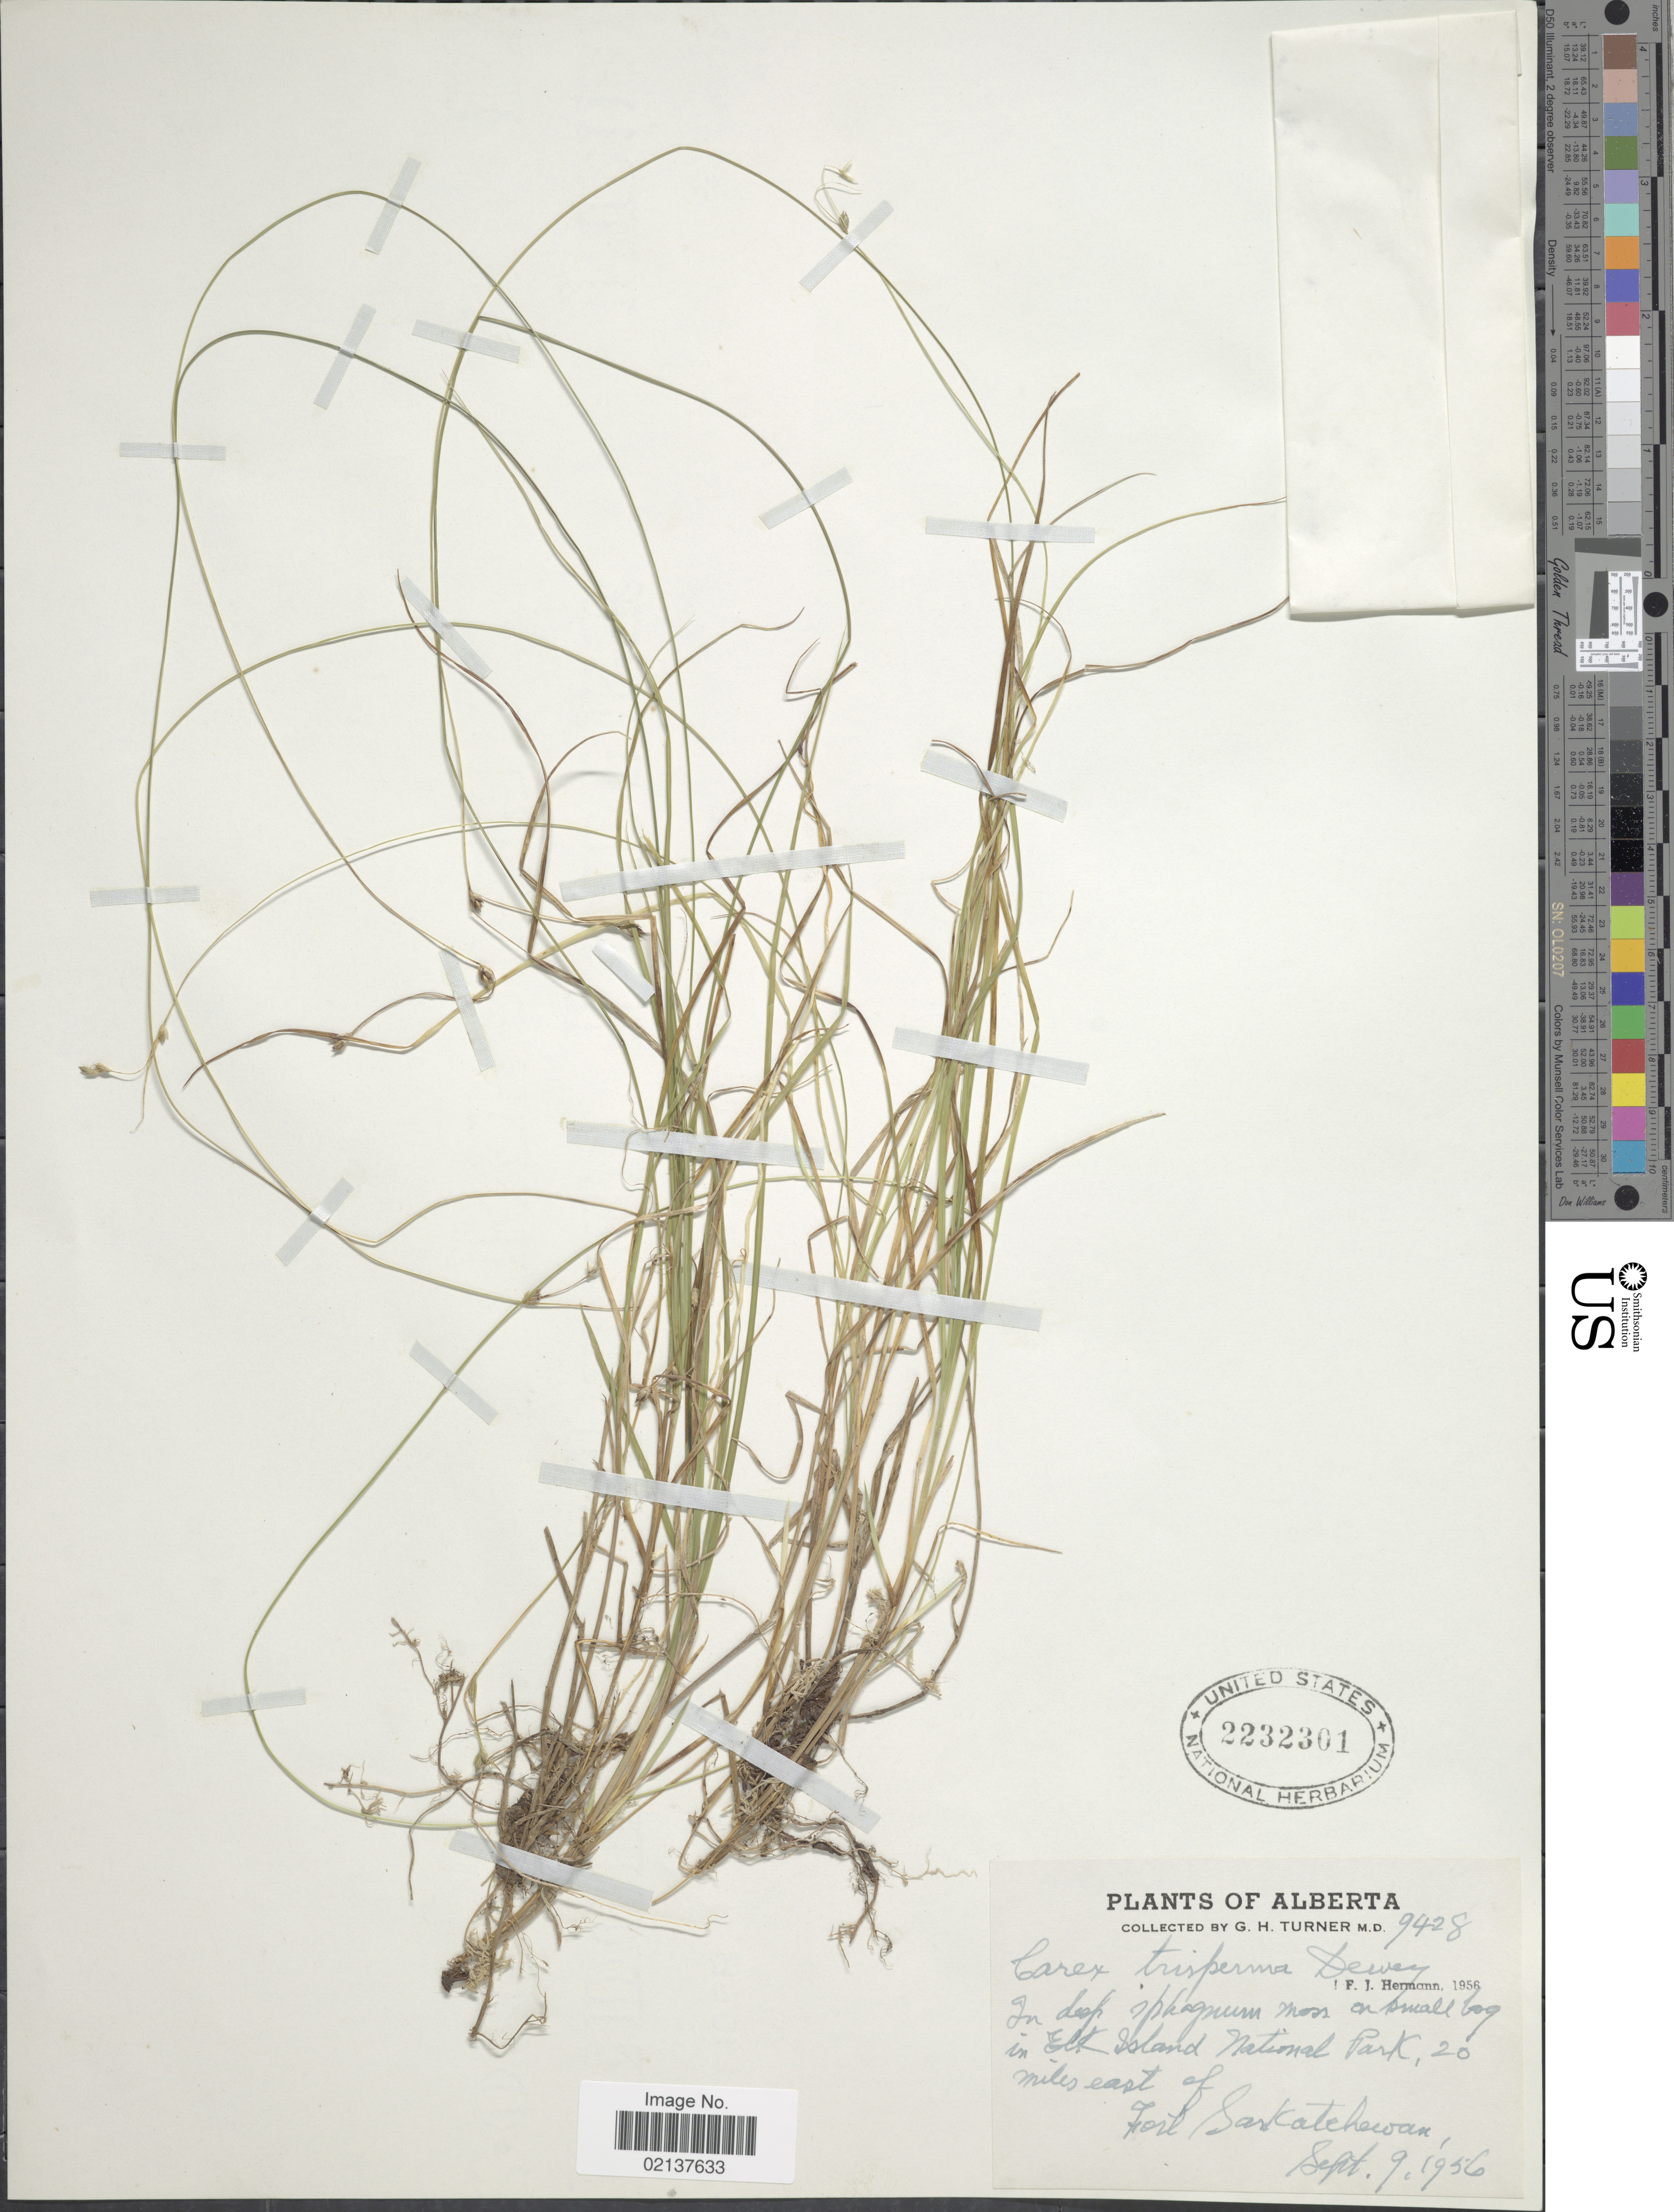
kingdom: Plantae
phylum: Tracheophyta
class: Liliopsida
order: Poales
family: Cyperaceae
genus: Carex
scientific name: Carex trisperma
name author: Dewey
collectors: G. H. Turner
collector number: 9428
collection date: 1956-09-09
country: Canada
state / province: Alberta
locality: Elk Island National Park, 20 miles east of Fort Saskatchewan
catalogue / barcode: US 2232301